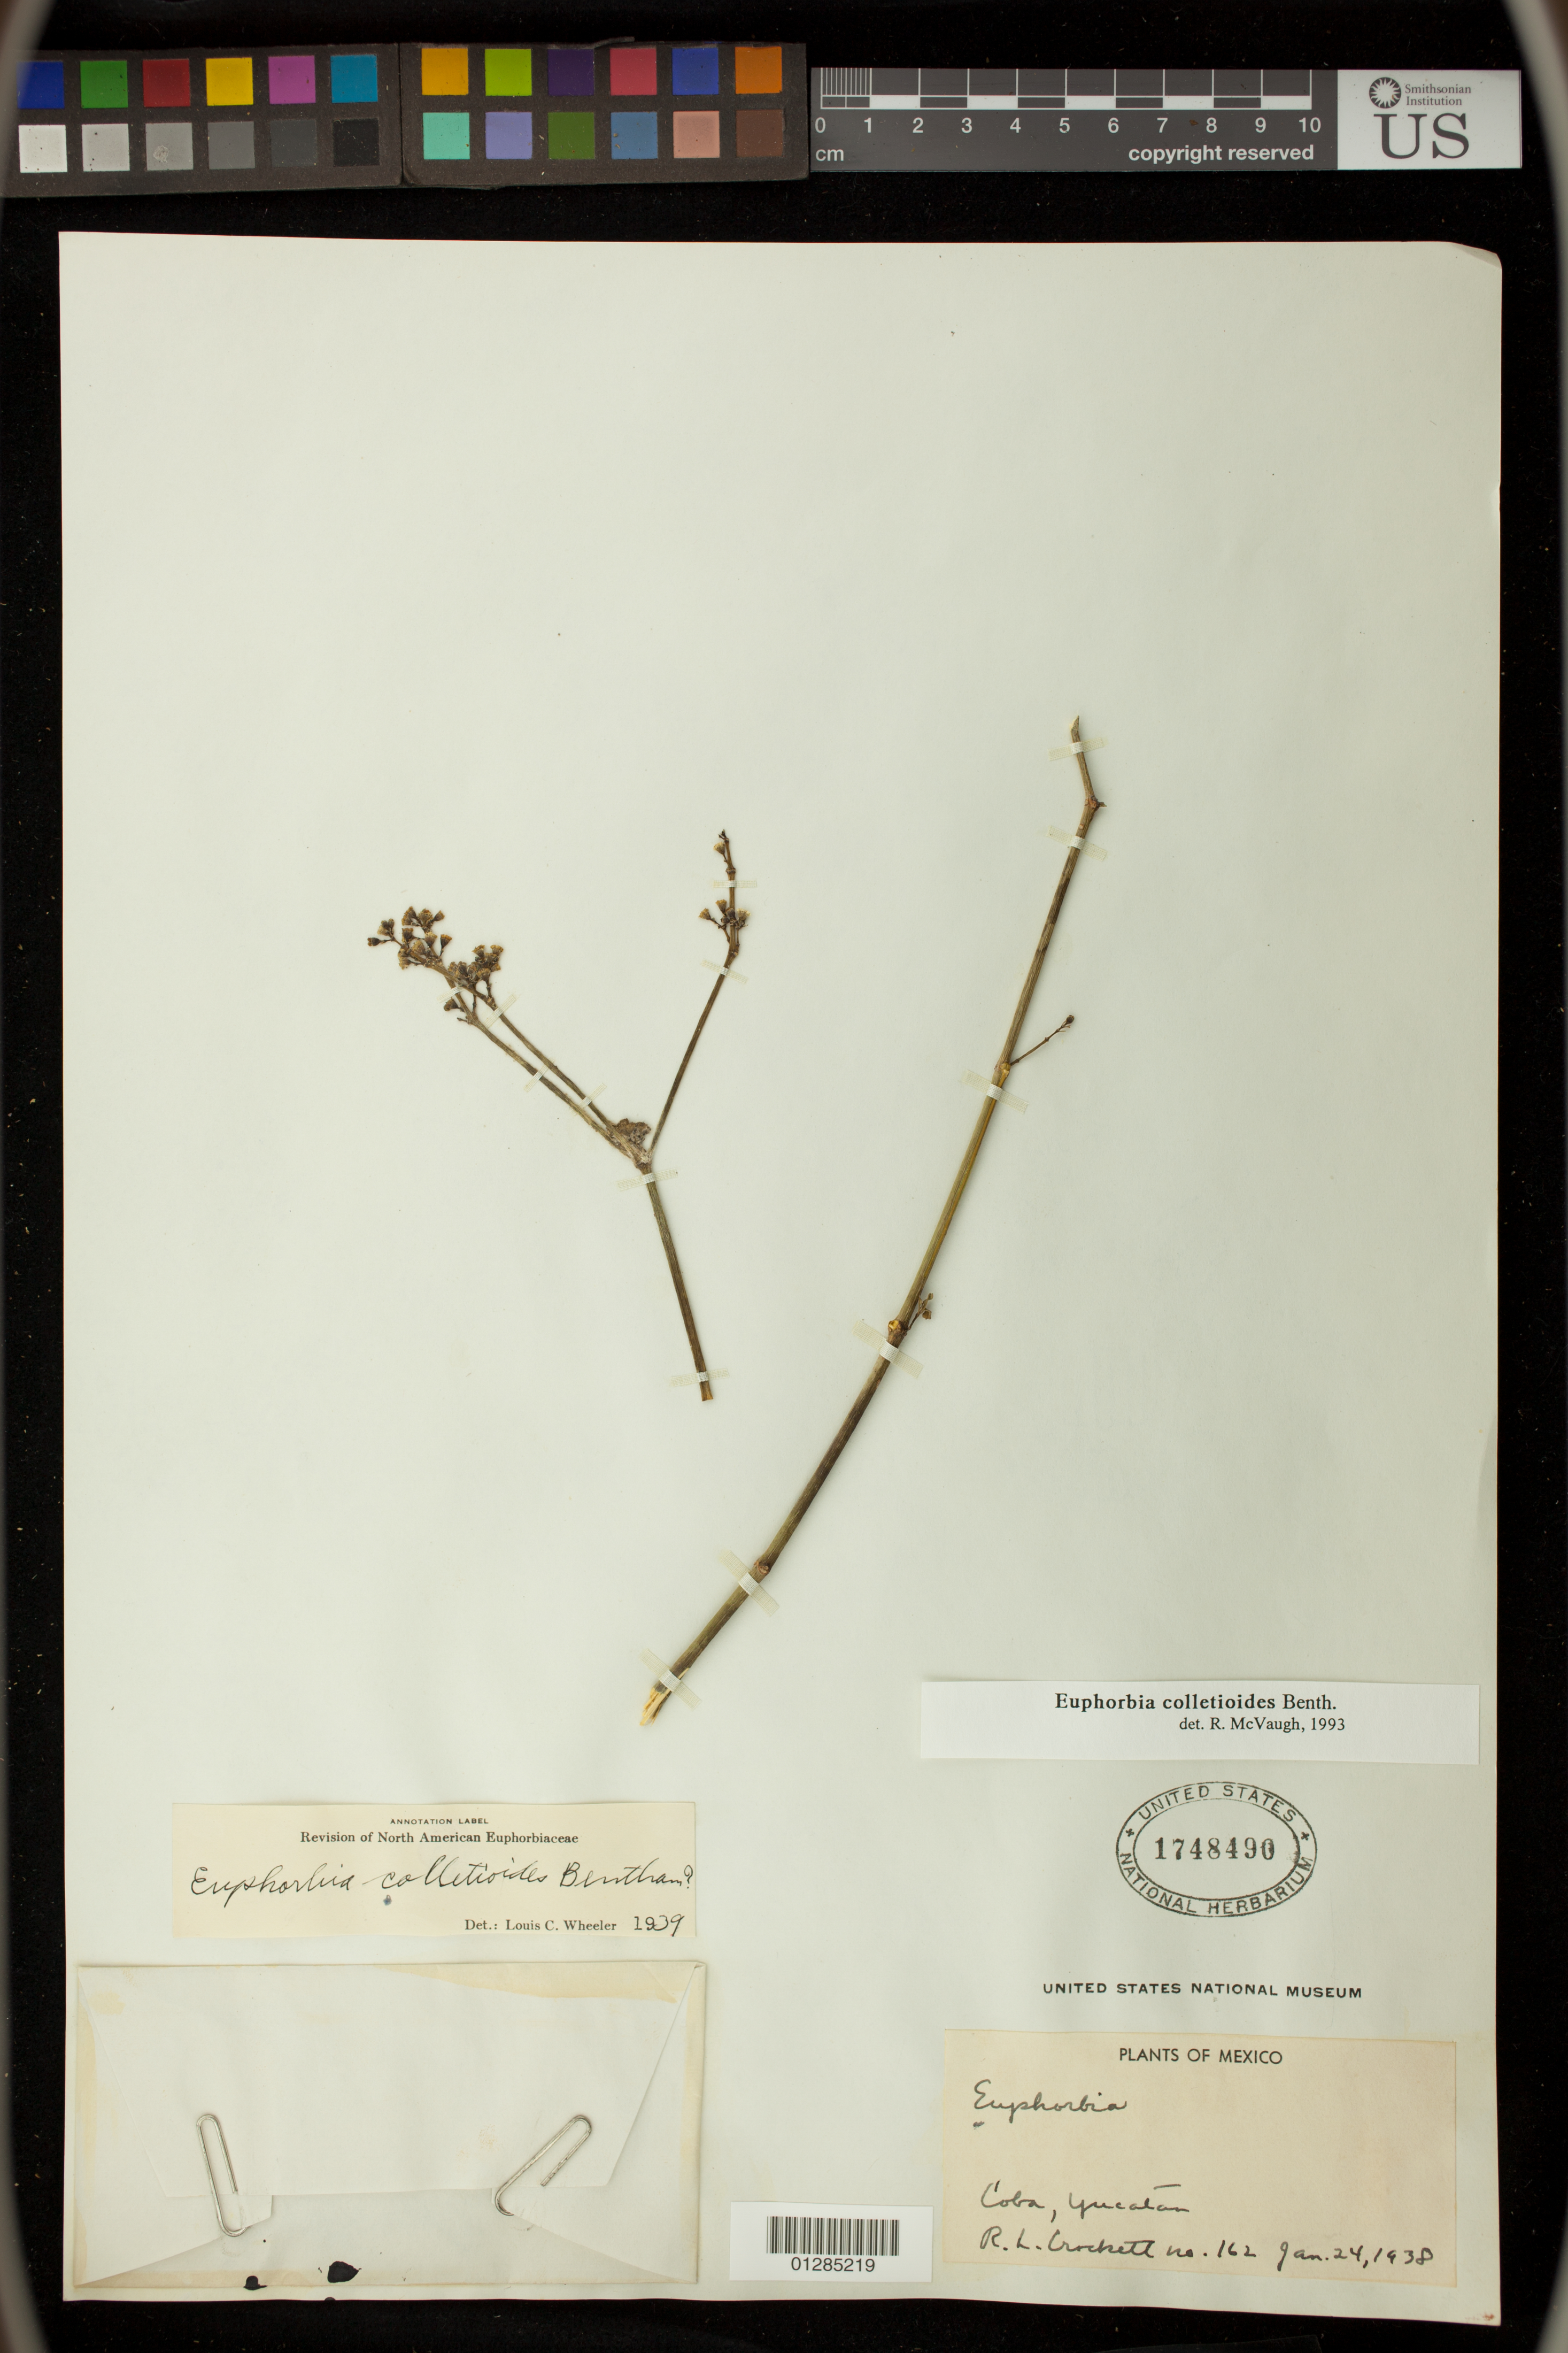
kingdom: Plantae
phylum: Tracheophyta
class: Magnoliopsida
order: Malpighiales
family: Euphorbiaceae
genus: Euphorbia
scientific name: Euphorbia colletioides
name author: Benth.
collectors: R. Crockett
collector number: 162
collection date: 1938-01-24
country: Mexico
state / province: Yucatan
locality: Coba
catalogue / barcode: US 1748490